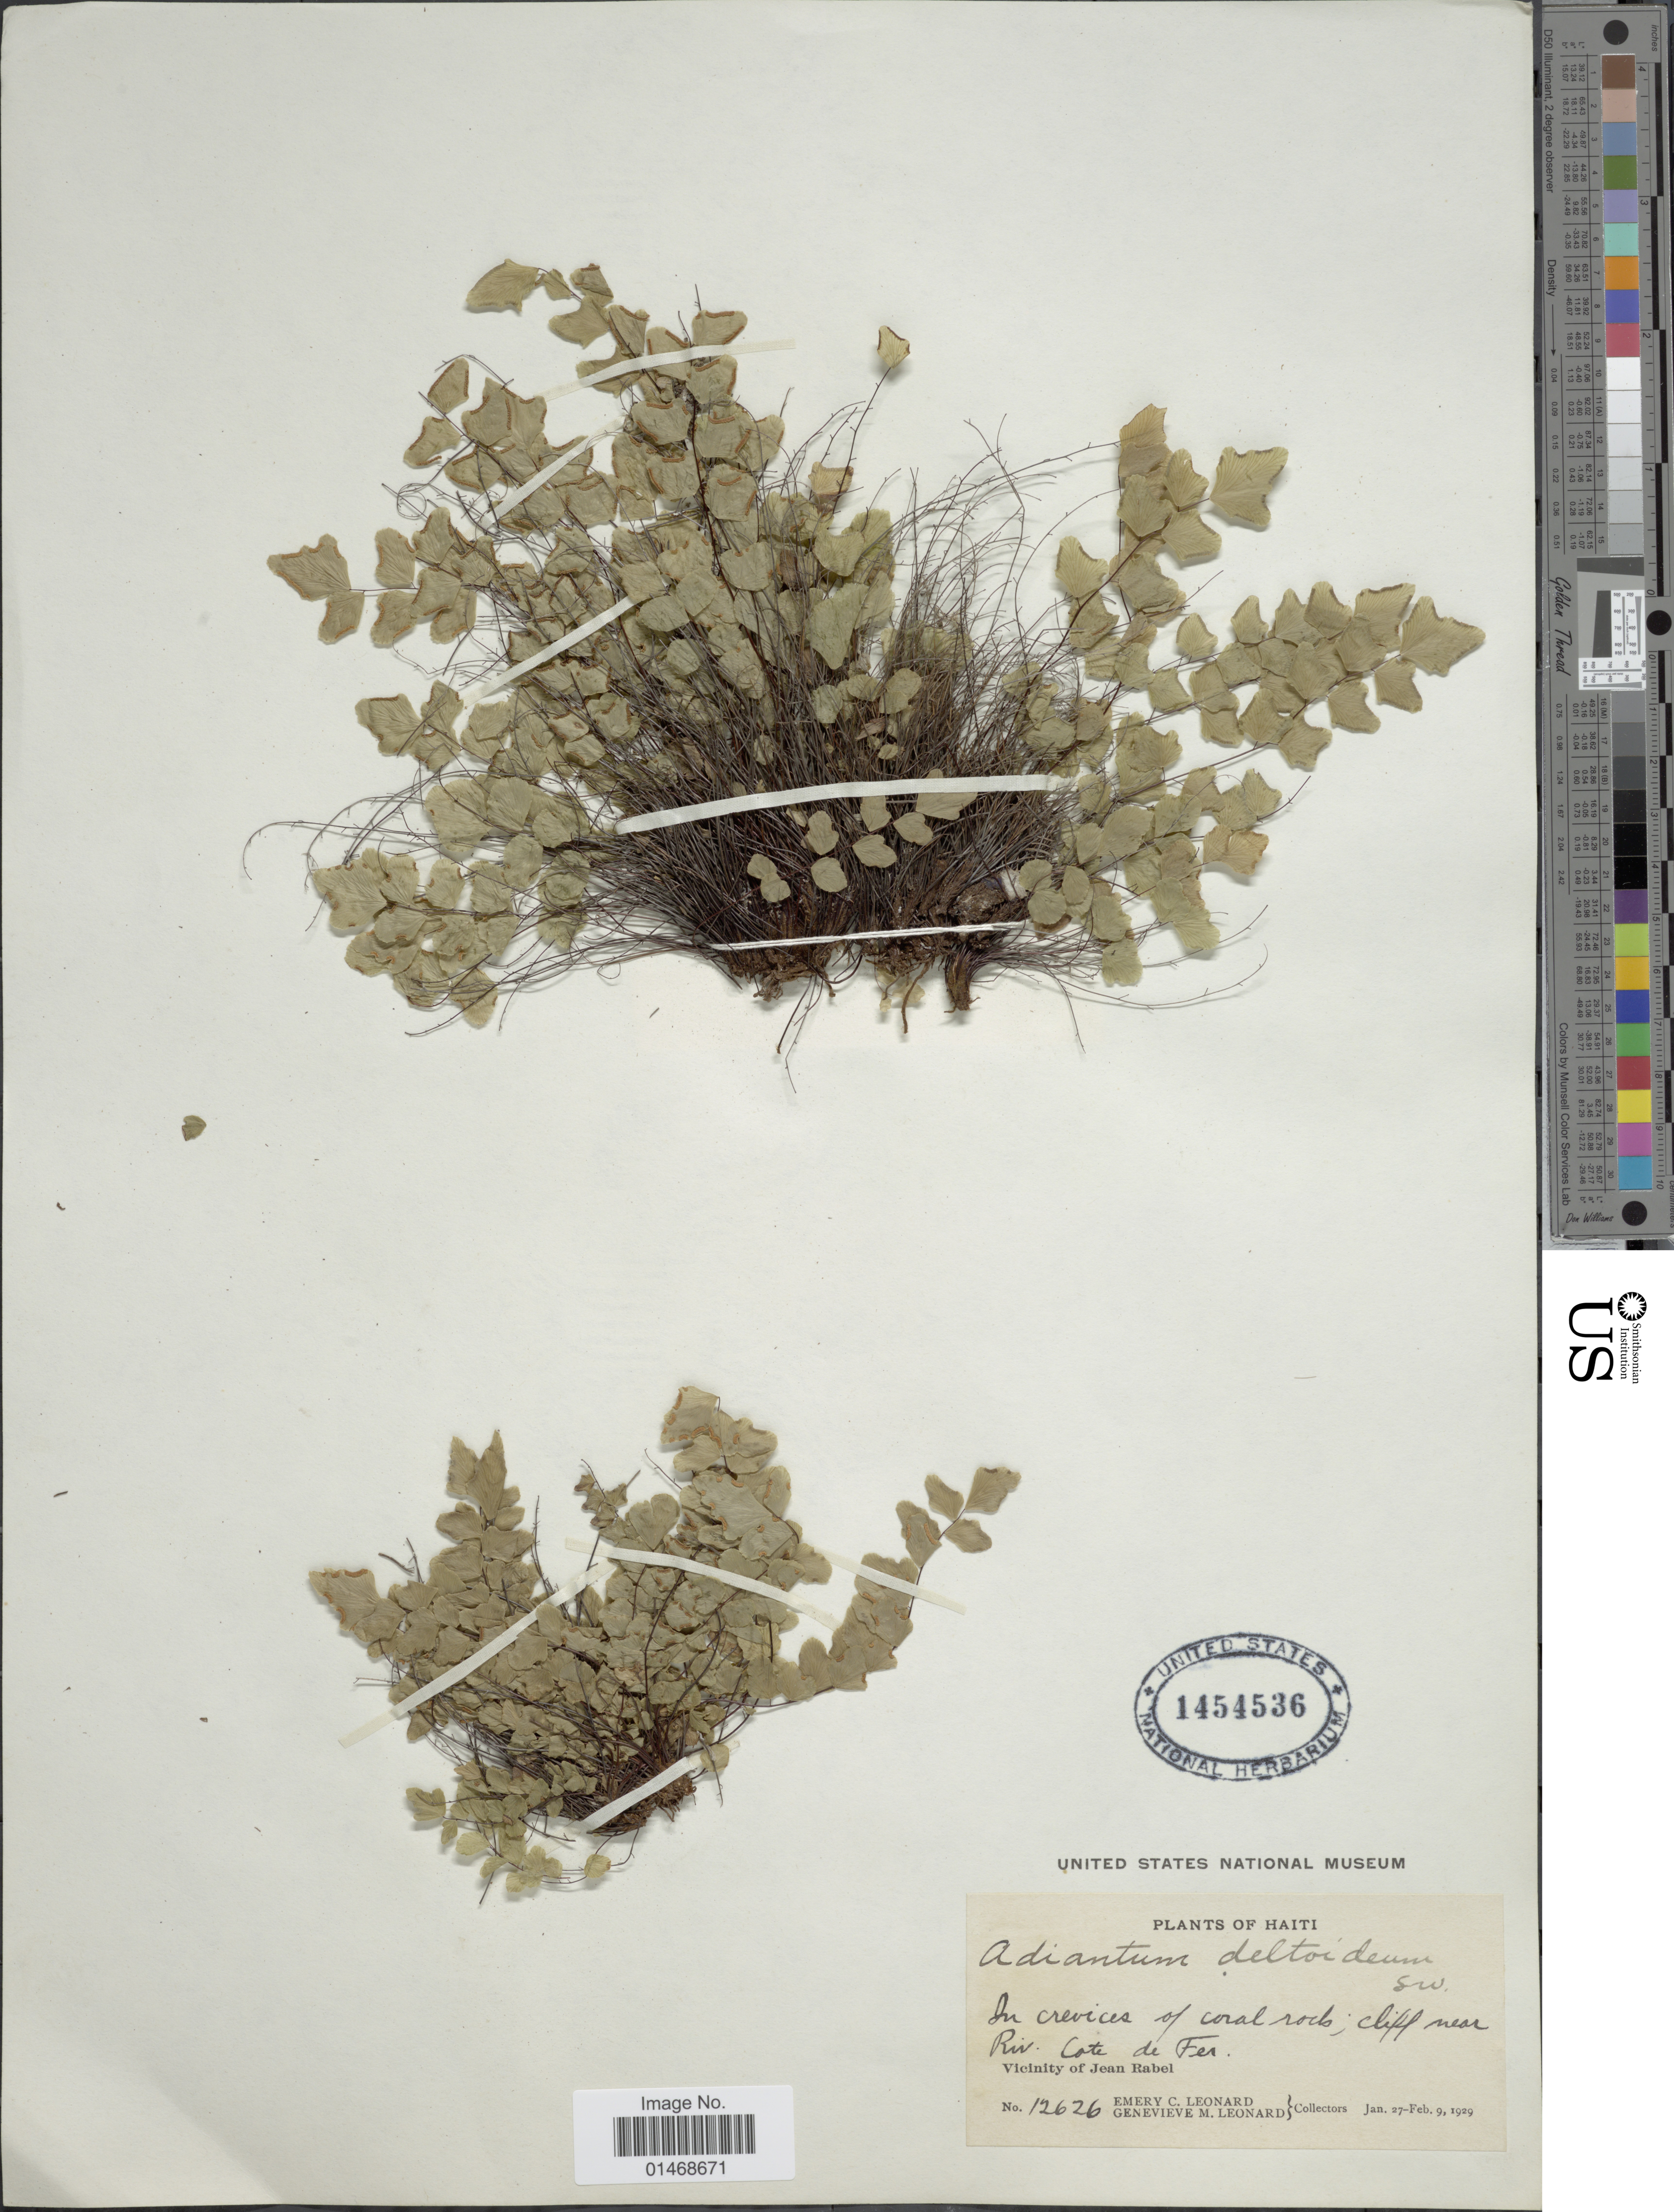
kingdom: Plantae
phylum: Tracheophyta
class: Polypodiopsida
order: Polypodiales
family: Pteridaceae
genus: Adiantum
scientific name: Adiantum deltoideum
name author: Sw.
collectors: E. C. Leonard & G. M. Leonard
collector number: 12626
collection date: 1929-01-27/1929-02-09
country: Haiti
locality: Cliff near Riv Cote de Fer, Vicinity of Jean Rabel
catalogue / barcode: US 1454536